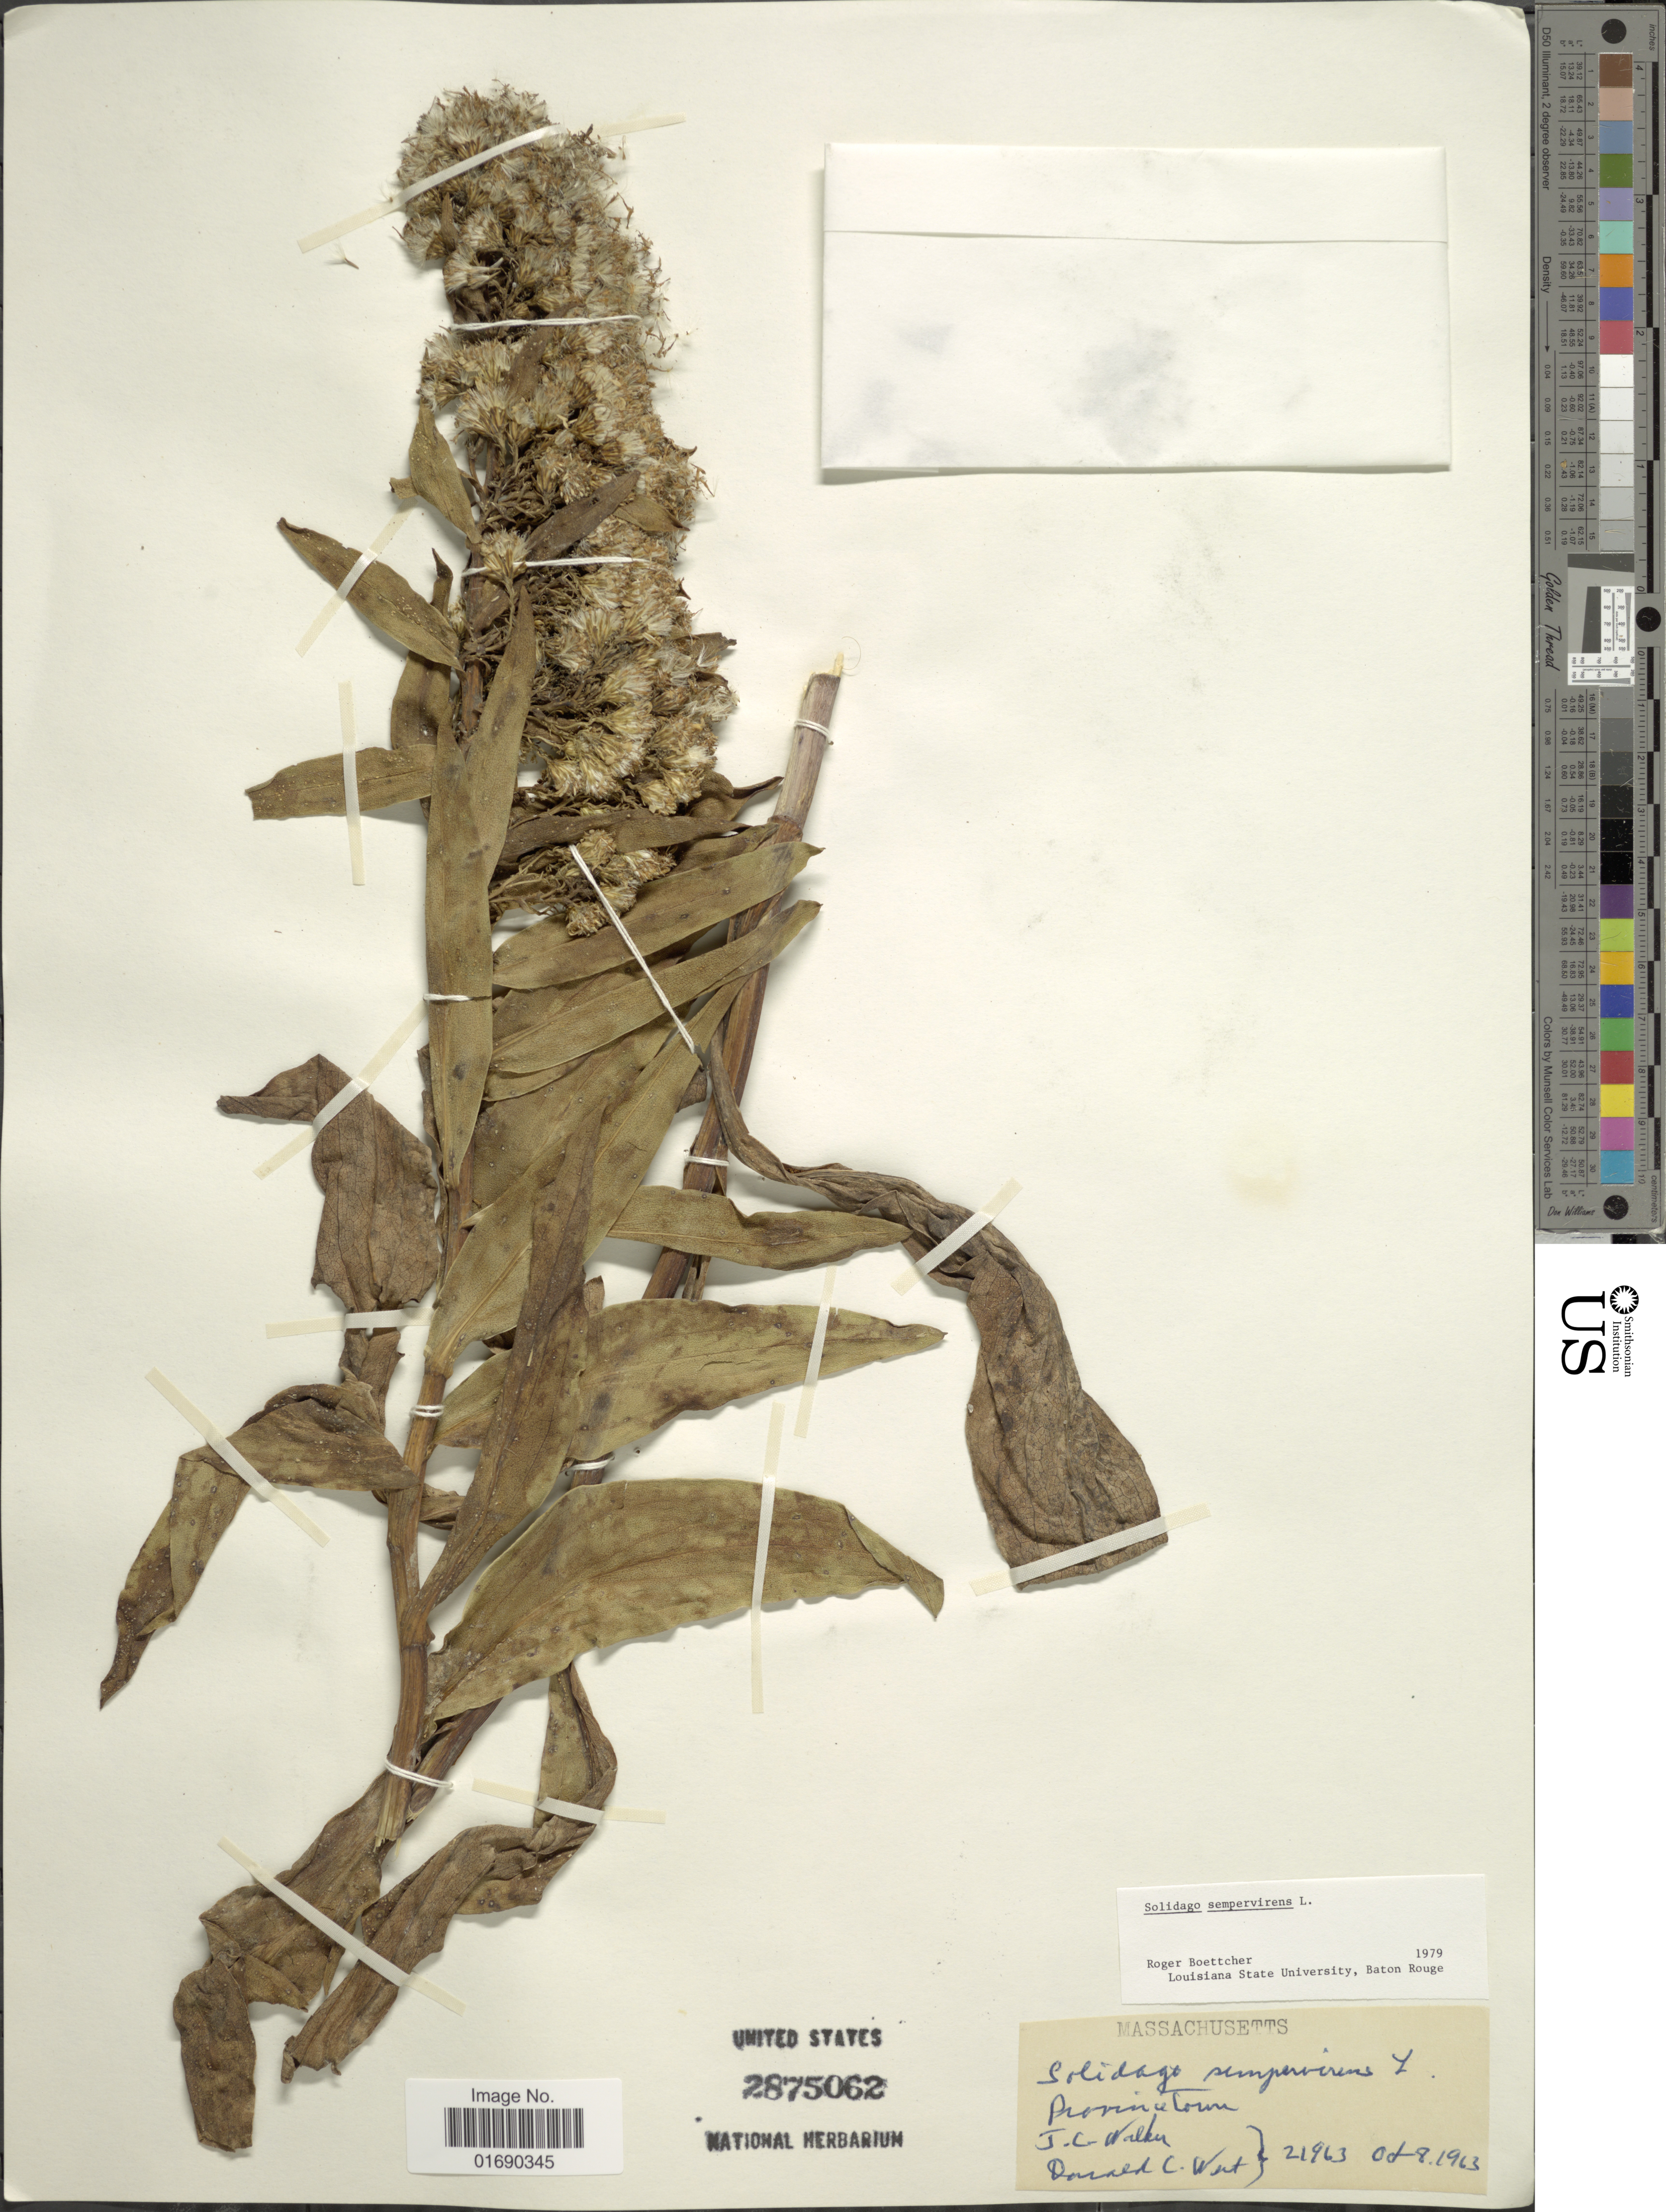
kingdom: Plantae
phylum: Tracheophyta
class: Magnoliopsida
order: Asterales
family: Asteraceae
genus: Solidago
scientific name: Solidago sempervirens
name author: L.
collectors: J. Walker & D. West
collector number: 21963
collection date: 1963-10-08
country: United States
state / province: Massachusetts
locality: Province Town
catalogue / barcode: US 2875062